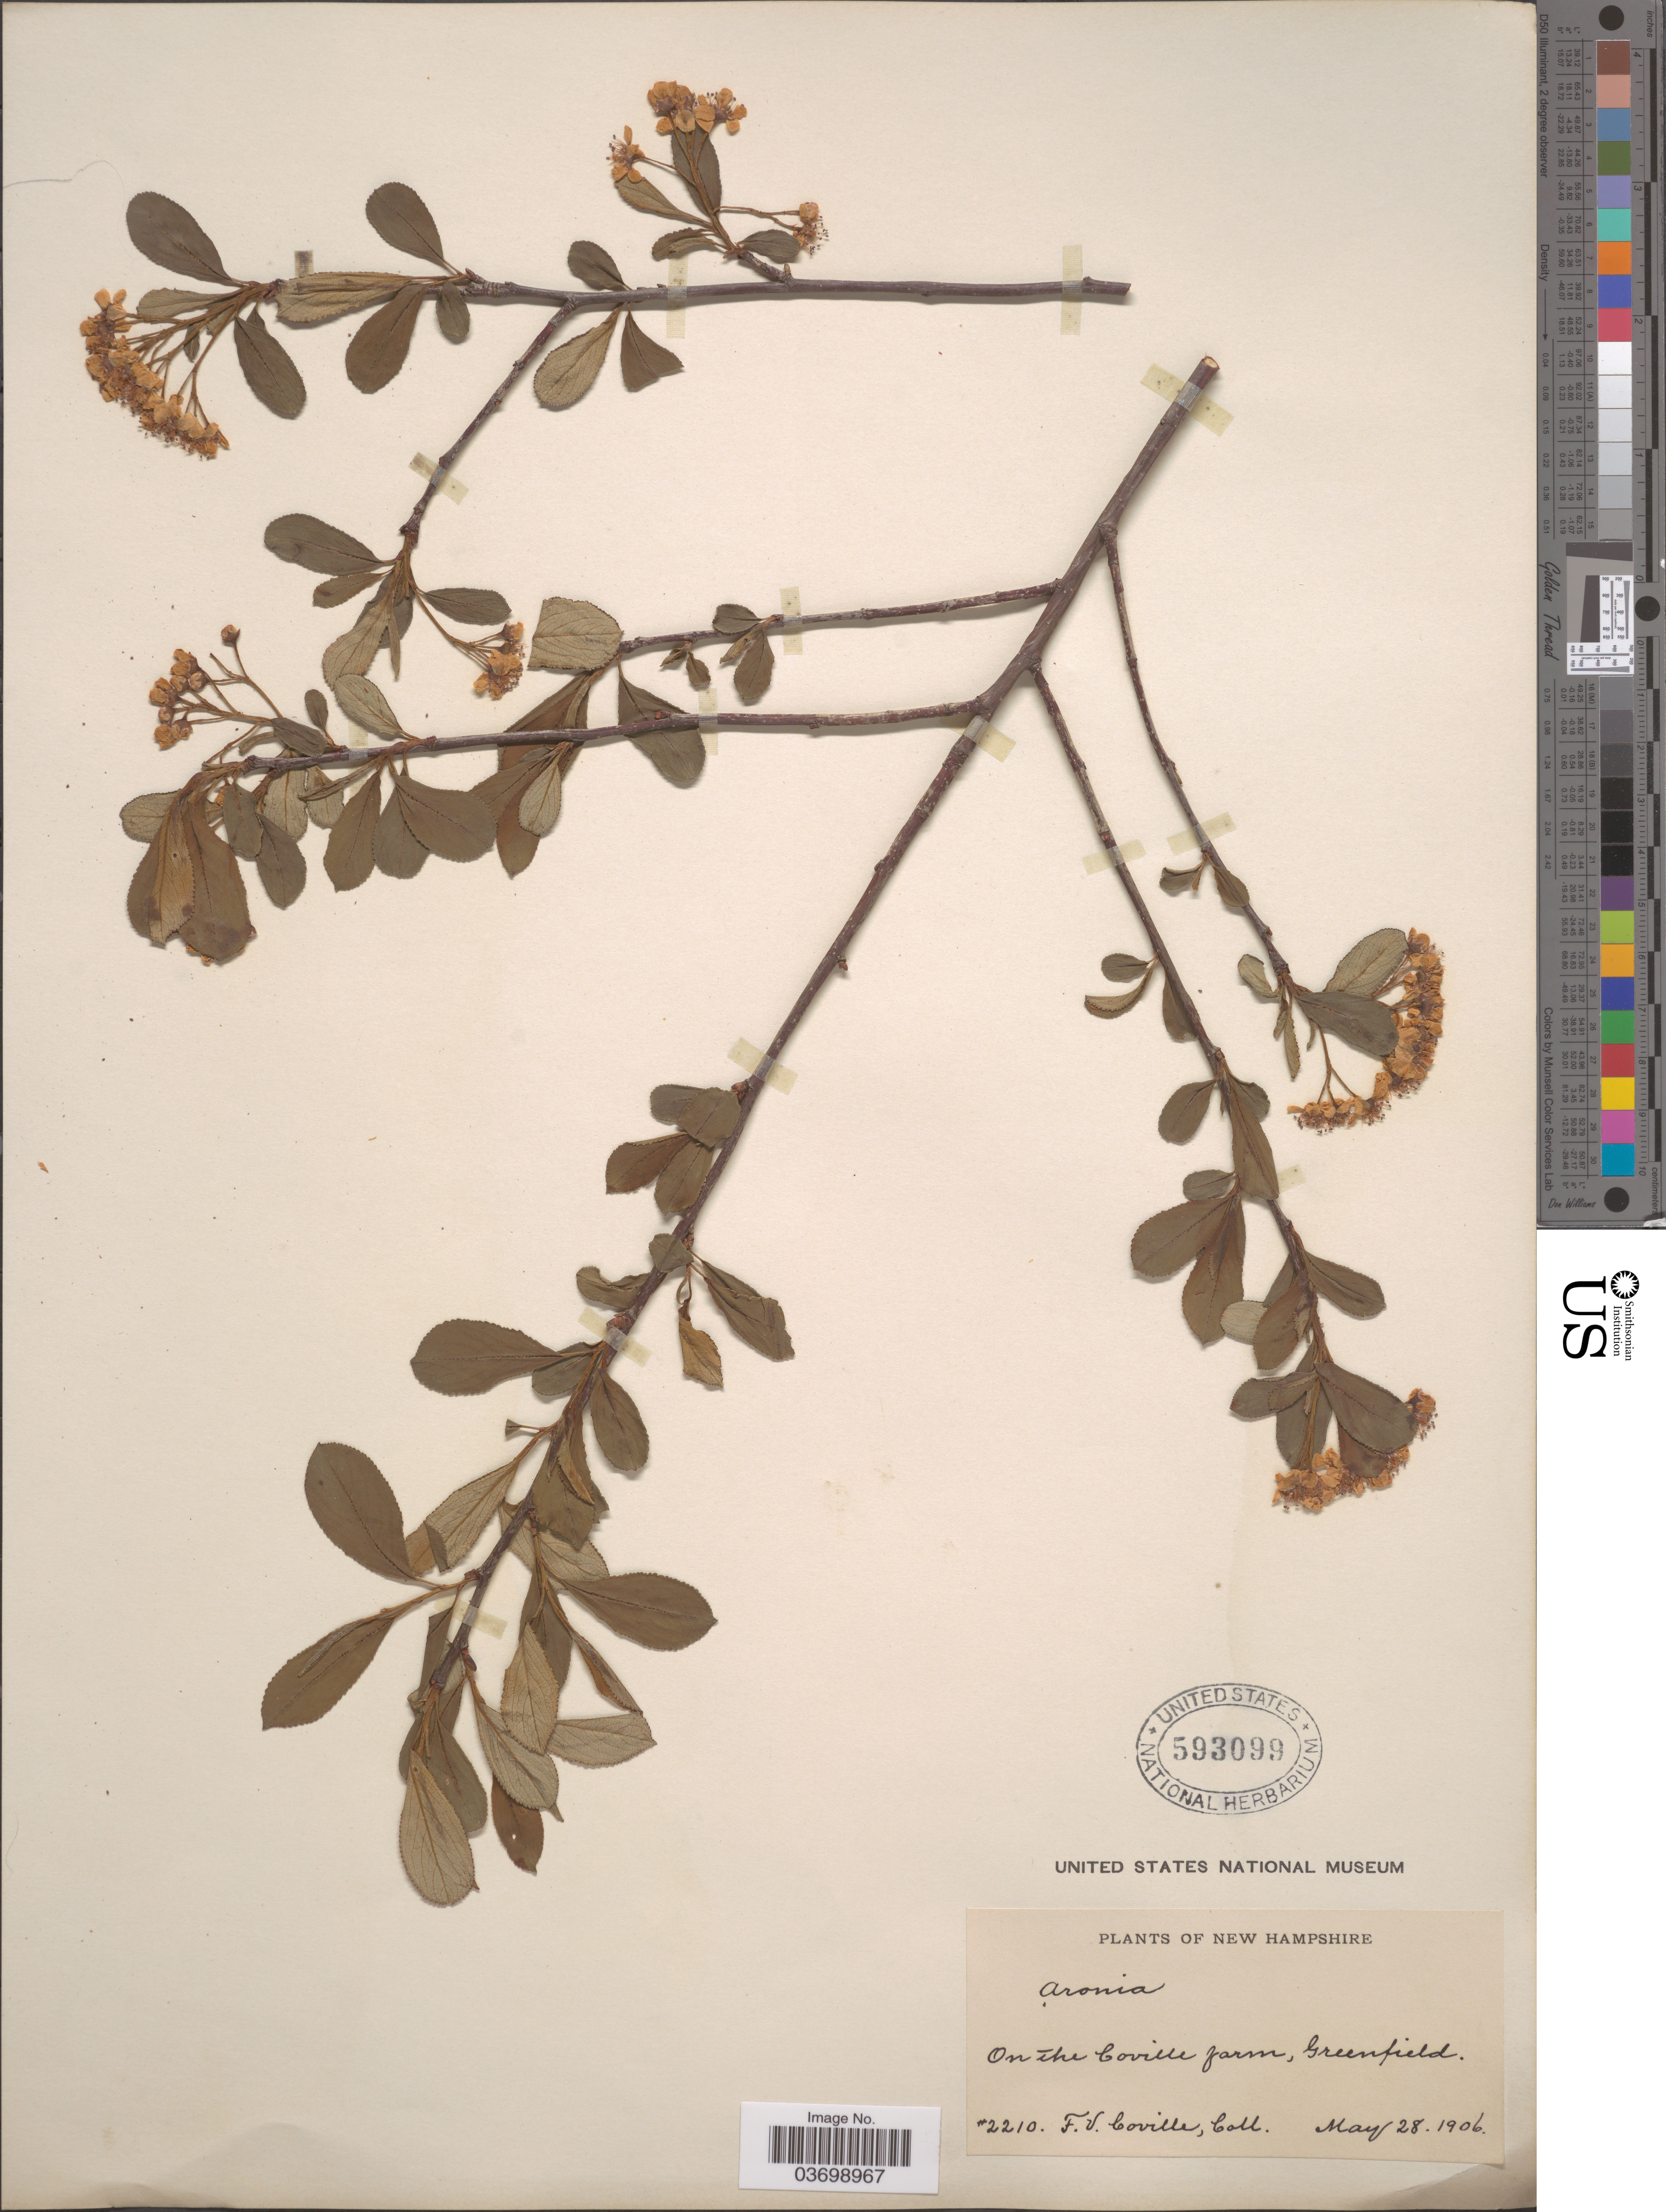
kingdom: Plantae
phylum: Tracheophyta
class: Magnoliopsida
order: Rosales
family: Rosaceae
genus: Aronia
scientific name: Aronia melanocarpa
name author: (Michx.) Elliott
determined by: Strong, M. T., (US), Smithsonian Institution - National Museum of Natural History (UNITED STATES)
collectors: F. V. Coville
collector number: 2210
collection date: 1906-05-28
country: United States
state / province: New Hampshire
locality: On The Coville farm, Greenfield.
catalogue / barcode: US 593099